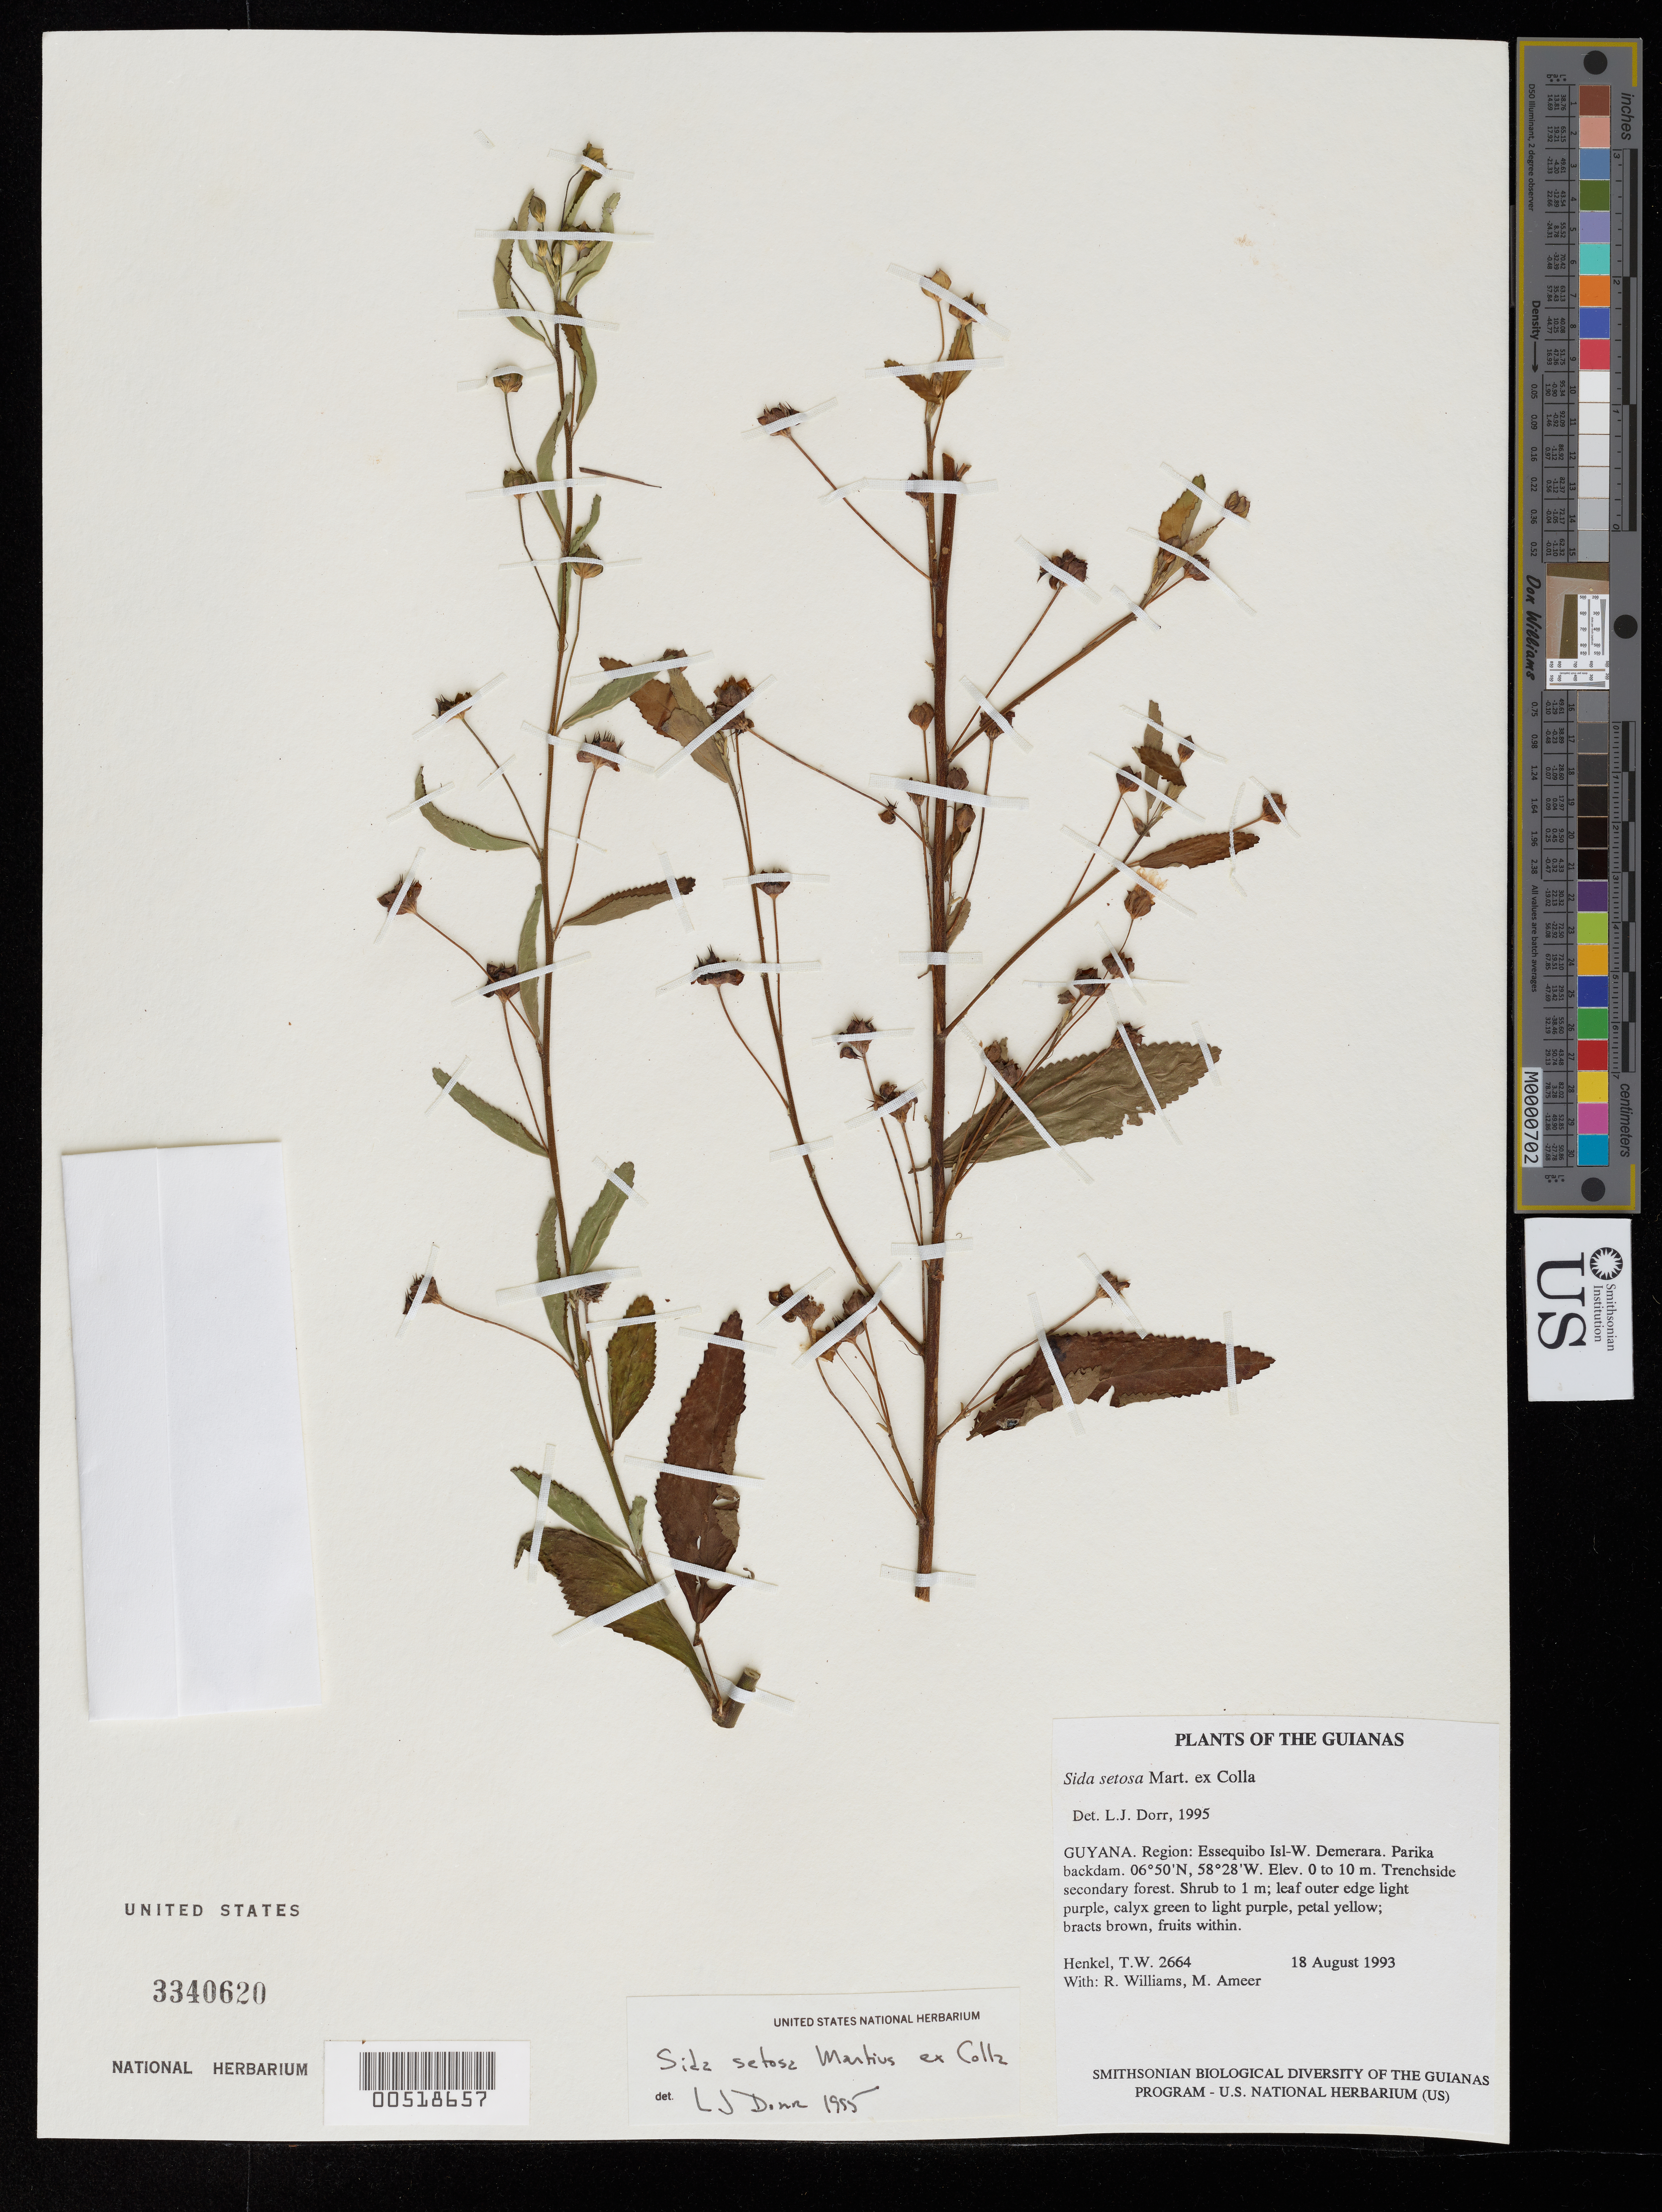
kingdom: Plantae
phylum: Tracheophyta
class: Magnoliopsida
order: Malvales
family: Malvaceae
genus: Sida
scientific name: Sida setosa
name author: Mart. ex Colla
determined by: Dorr, L. J., (BOT), Smithsonian Institution - National Museum of Natural History (UNITED STATES)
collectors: T. Henkel, R. Williams & M. Ameer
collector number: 2664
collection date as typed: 18 August 1993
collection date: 1993-08-18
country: Guyana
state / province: Essequibo Isl-W. Demerara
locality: Parika backdam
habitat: Trenchside secondary forest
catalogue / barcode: US 3340620